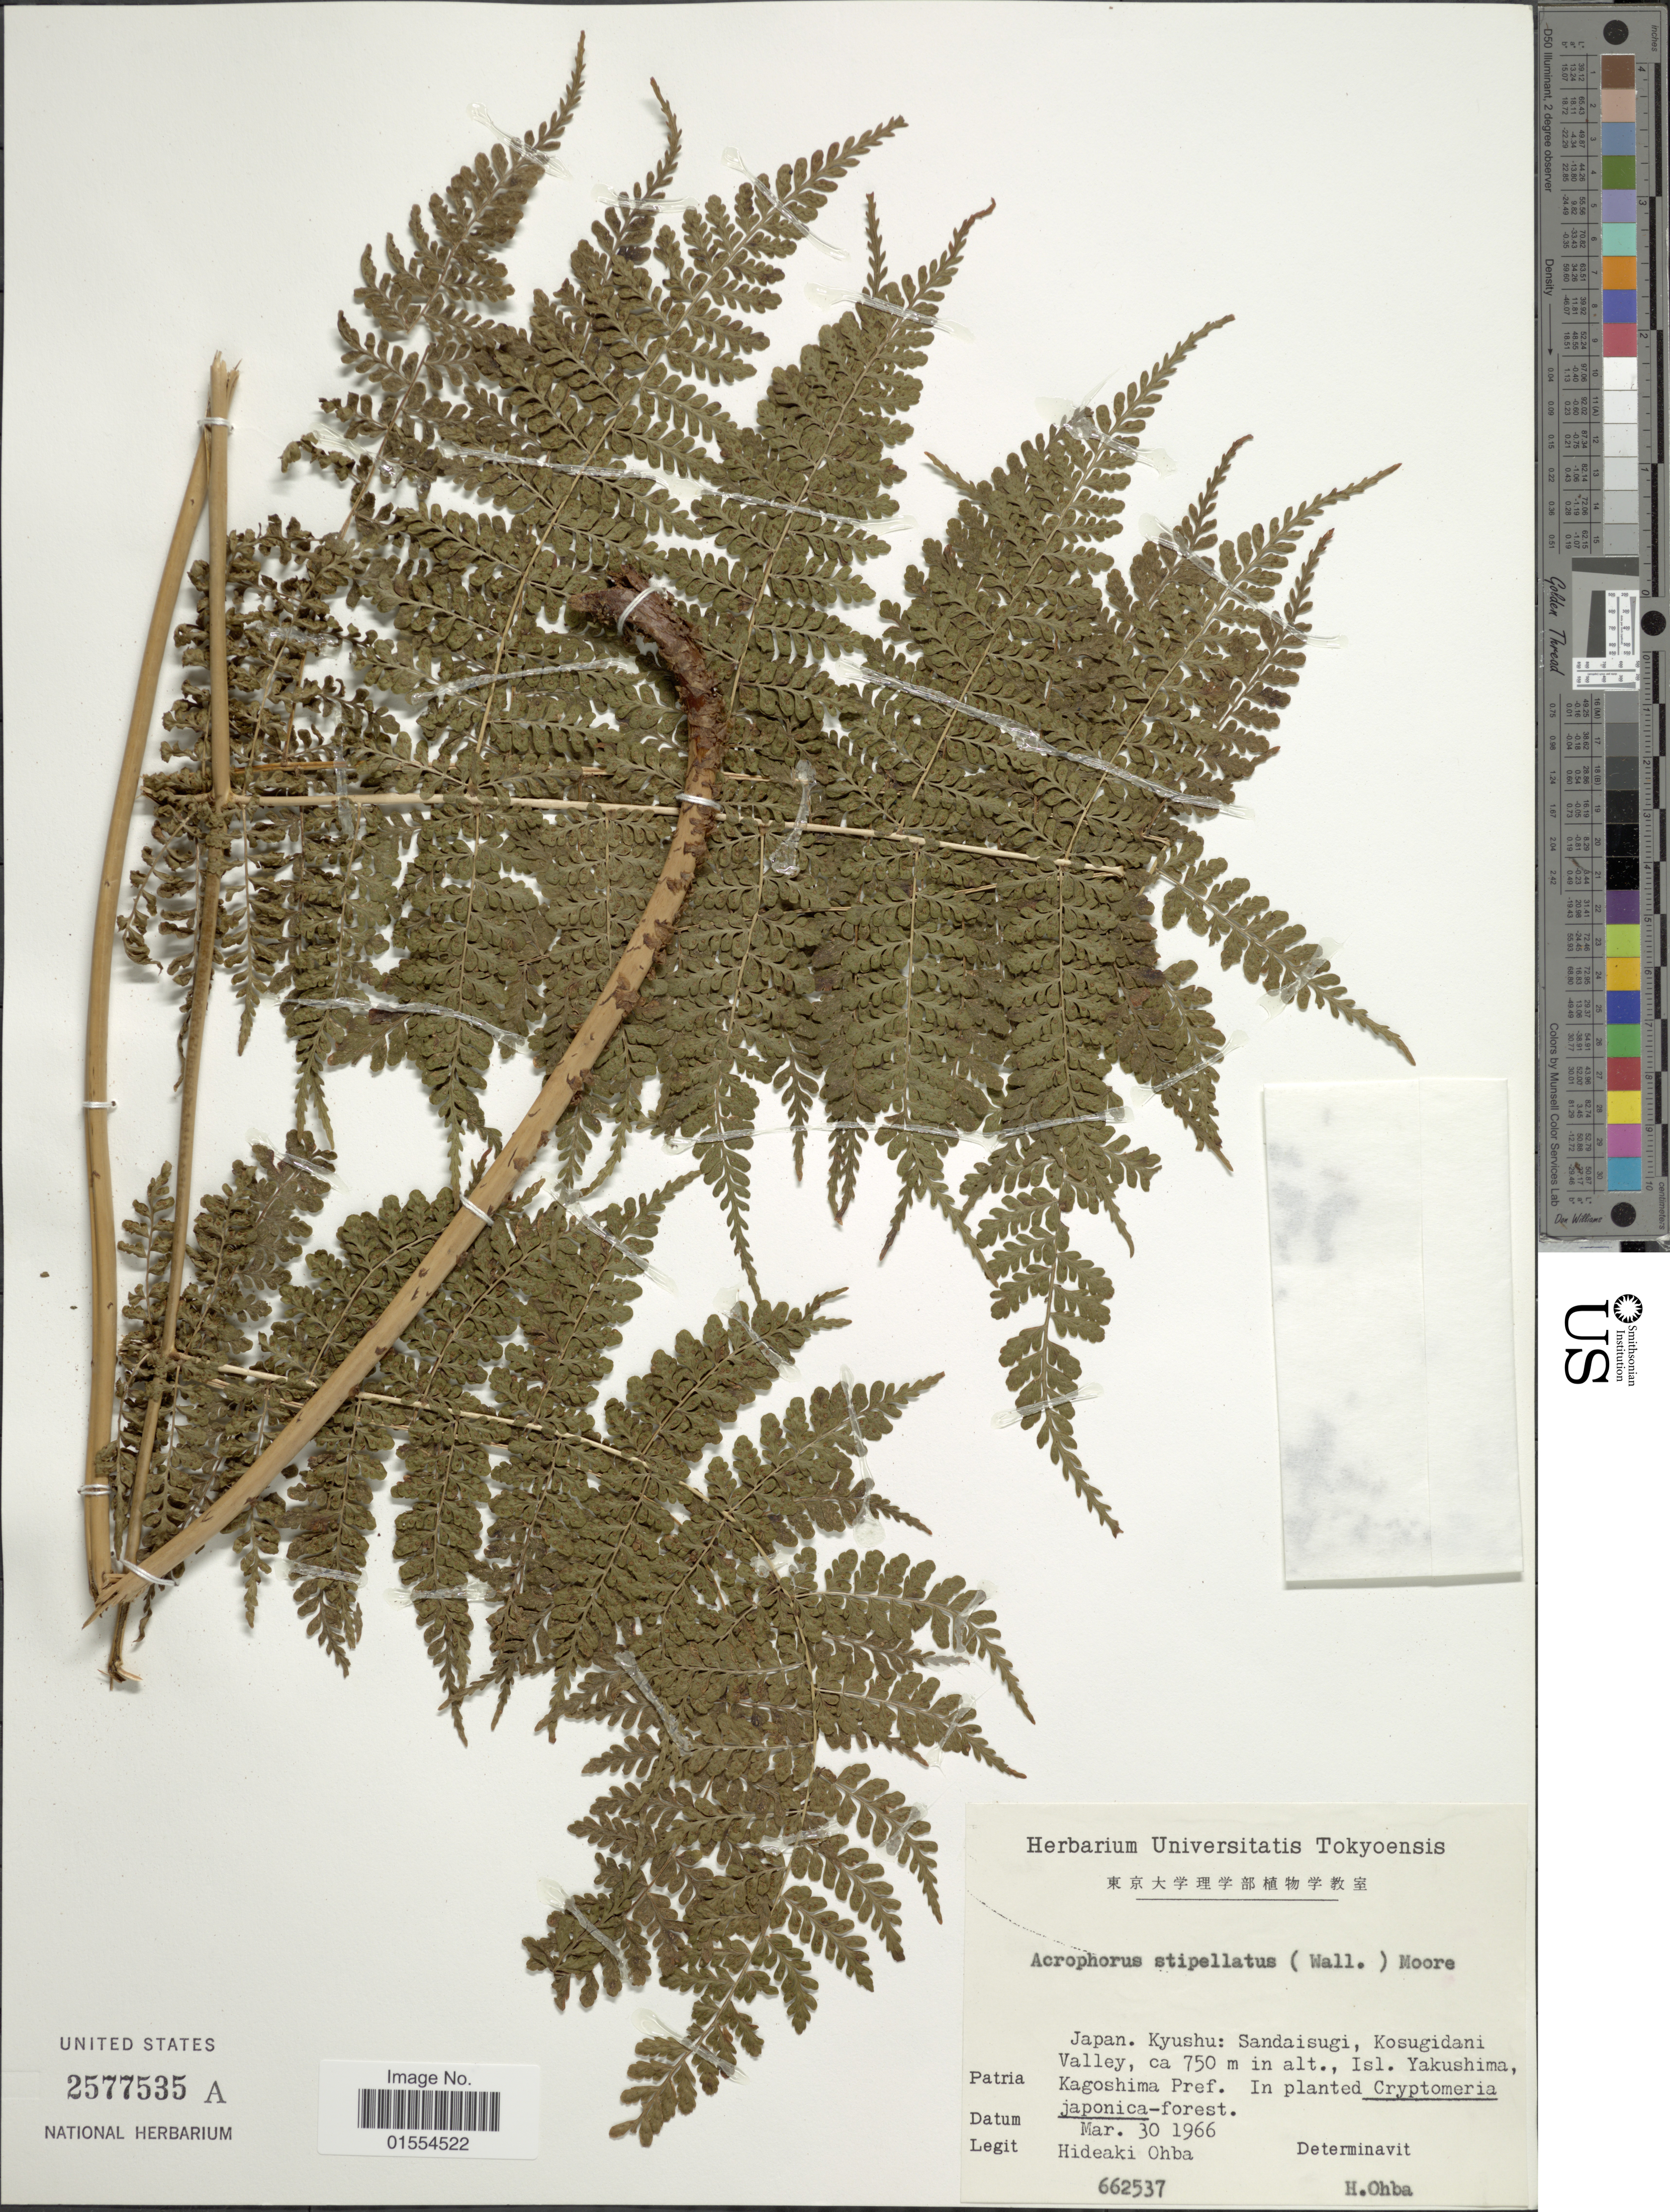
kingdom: Plantae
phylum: Tracheophyta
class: Polypodiopsida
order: Polypodiales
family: Dryopteridaceae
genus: Dryopteris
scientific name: Dryopteris nodosa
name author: (C. Presl) Li Bing Zhang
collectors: H. Ohba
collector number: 662537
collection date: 1966-03-30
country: Japan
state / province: Kagosima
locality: Japan. Kyushu: Sandaisugi, Kosugidani Valley, Isl. Yakushima, Kagoshima Pref.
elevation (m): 750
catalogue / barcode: US 2577535A